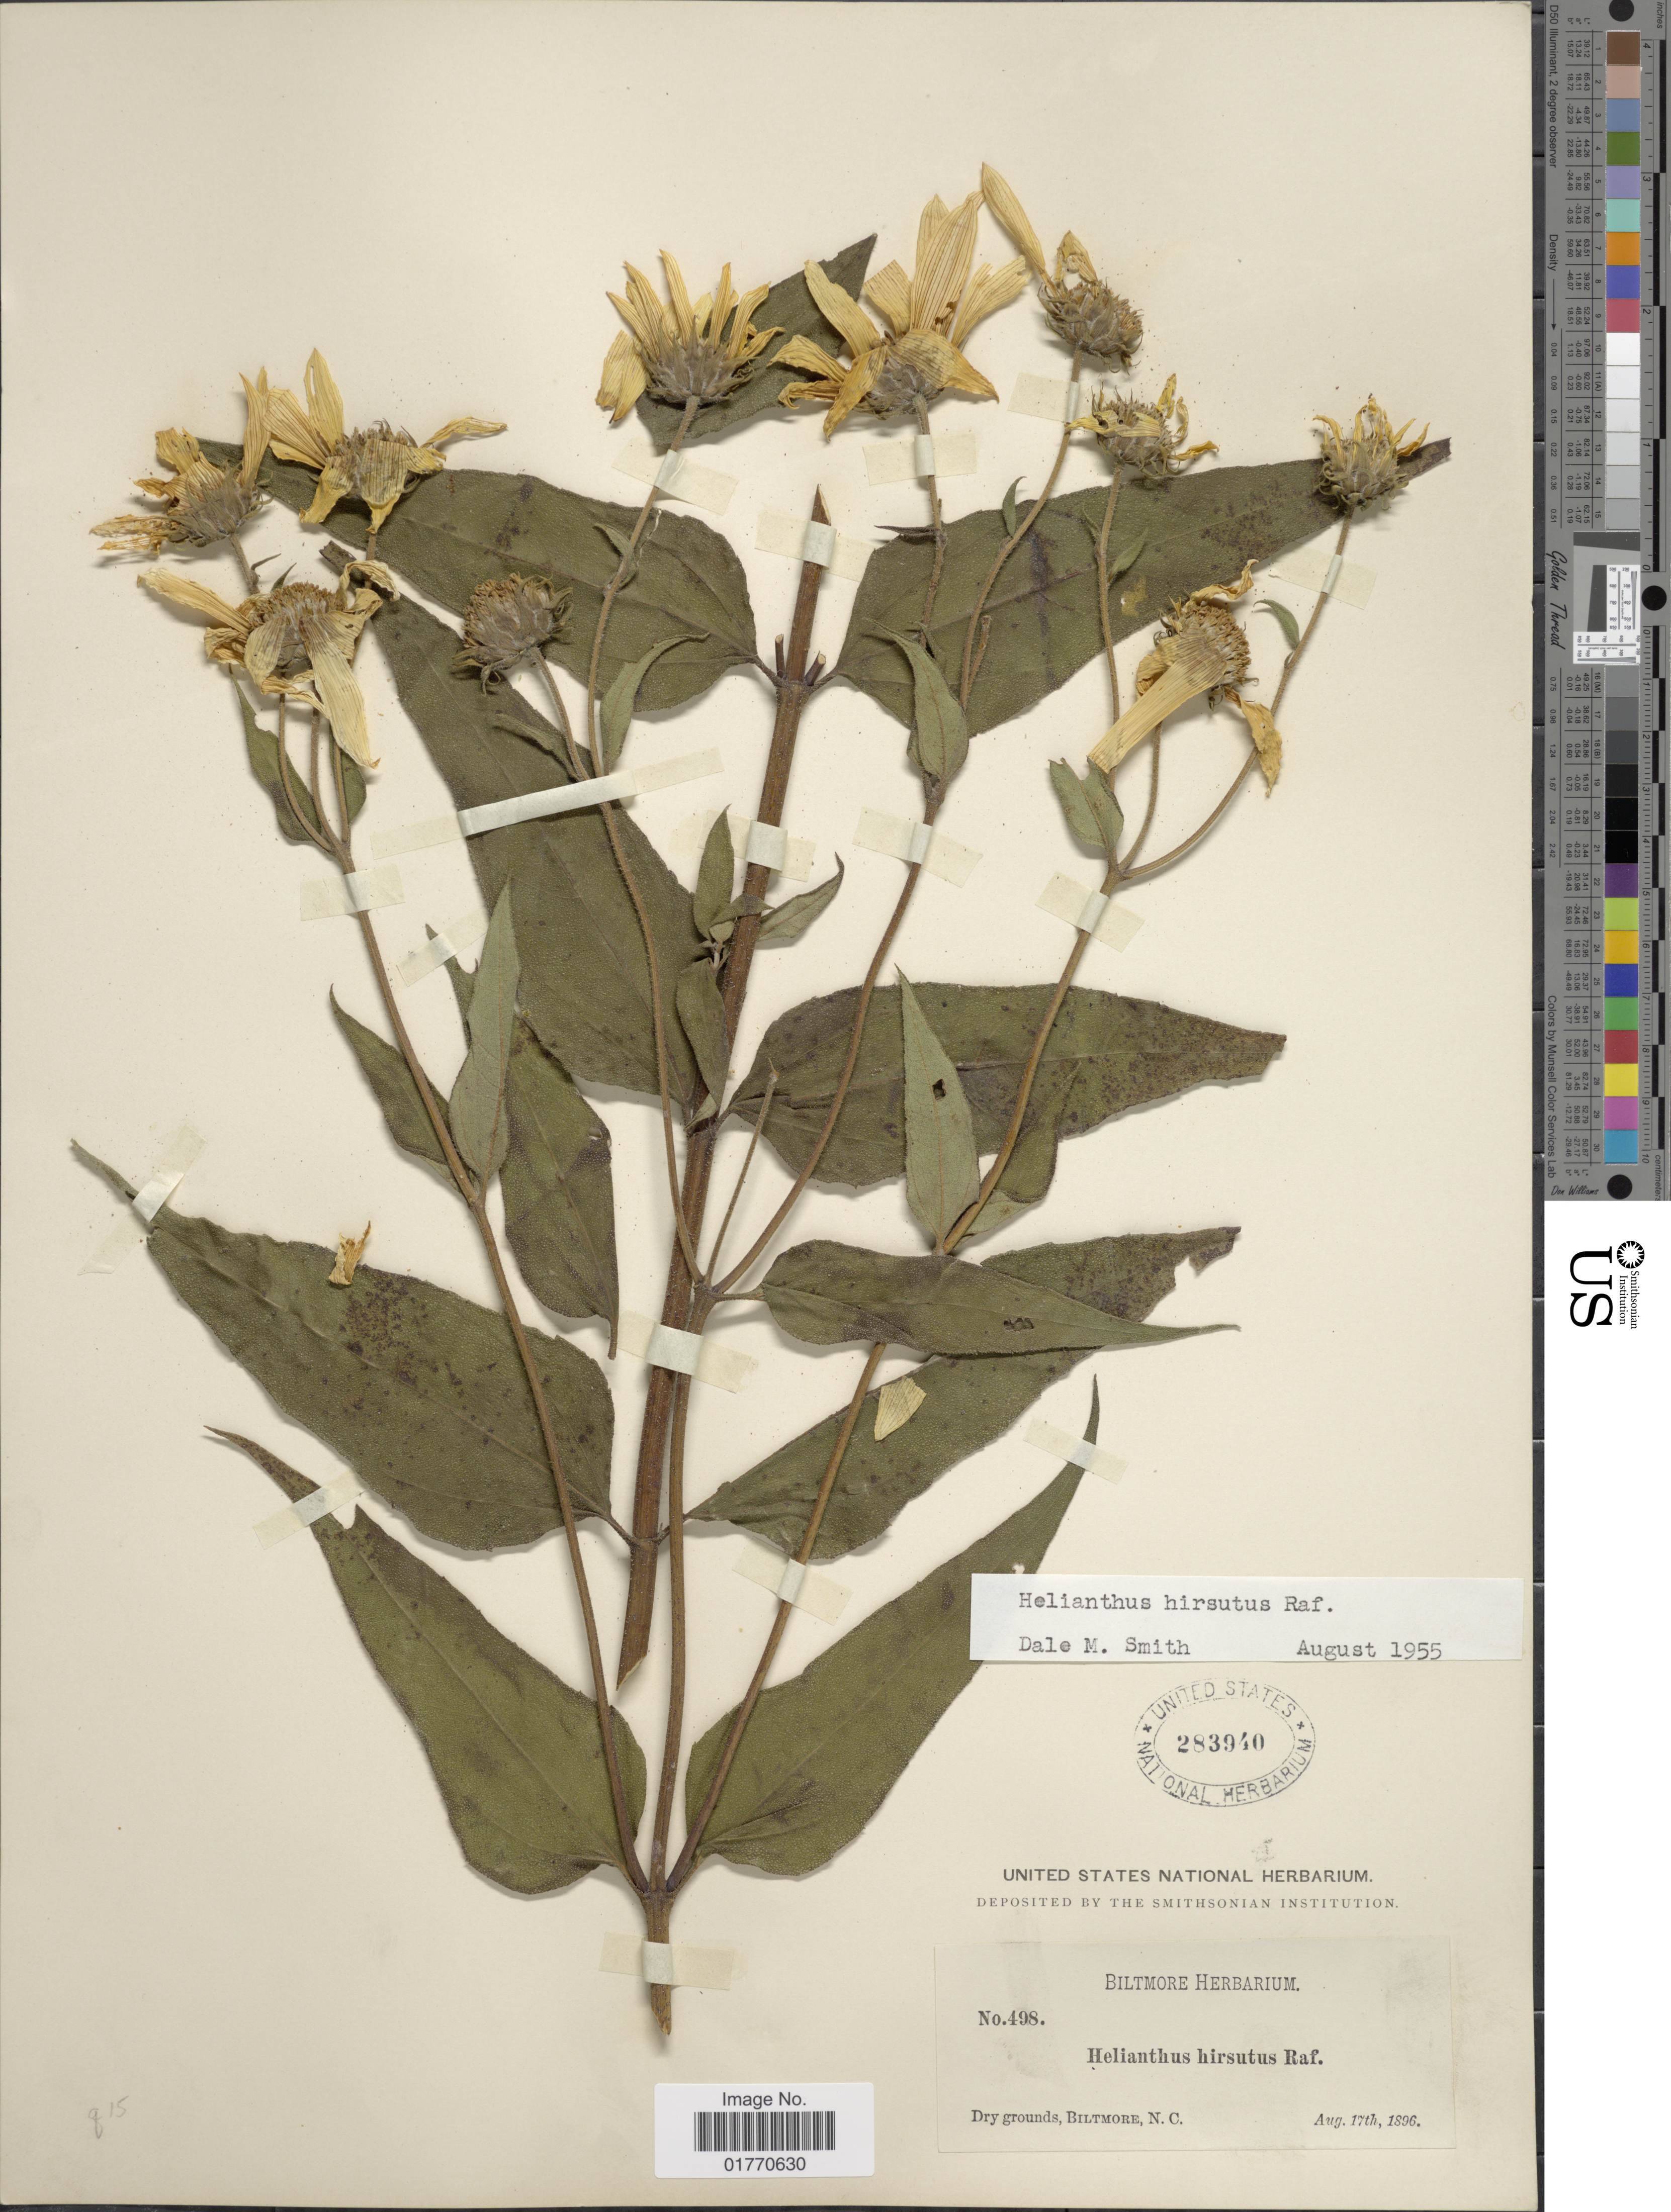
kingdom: Plantae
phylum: Tracheophyta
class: Magnoliopsida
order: Asterales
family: Asteraceae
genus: Helianthus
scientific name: Helianthus hirsutus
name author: Raf.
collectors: ex herb. Biltmore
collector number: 498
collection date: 1896-08-17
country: United States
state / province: North Carolina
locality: Dry grounds, Biltmore.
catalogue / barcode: US 283940